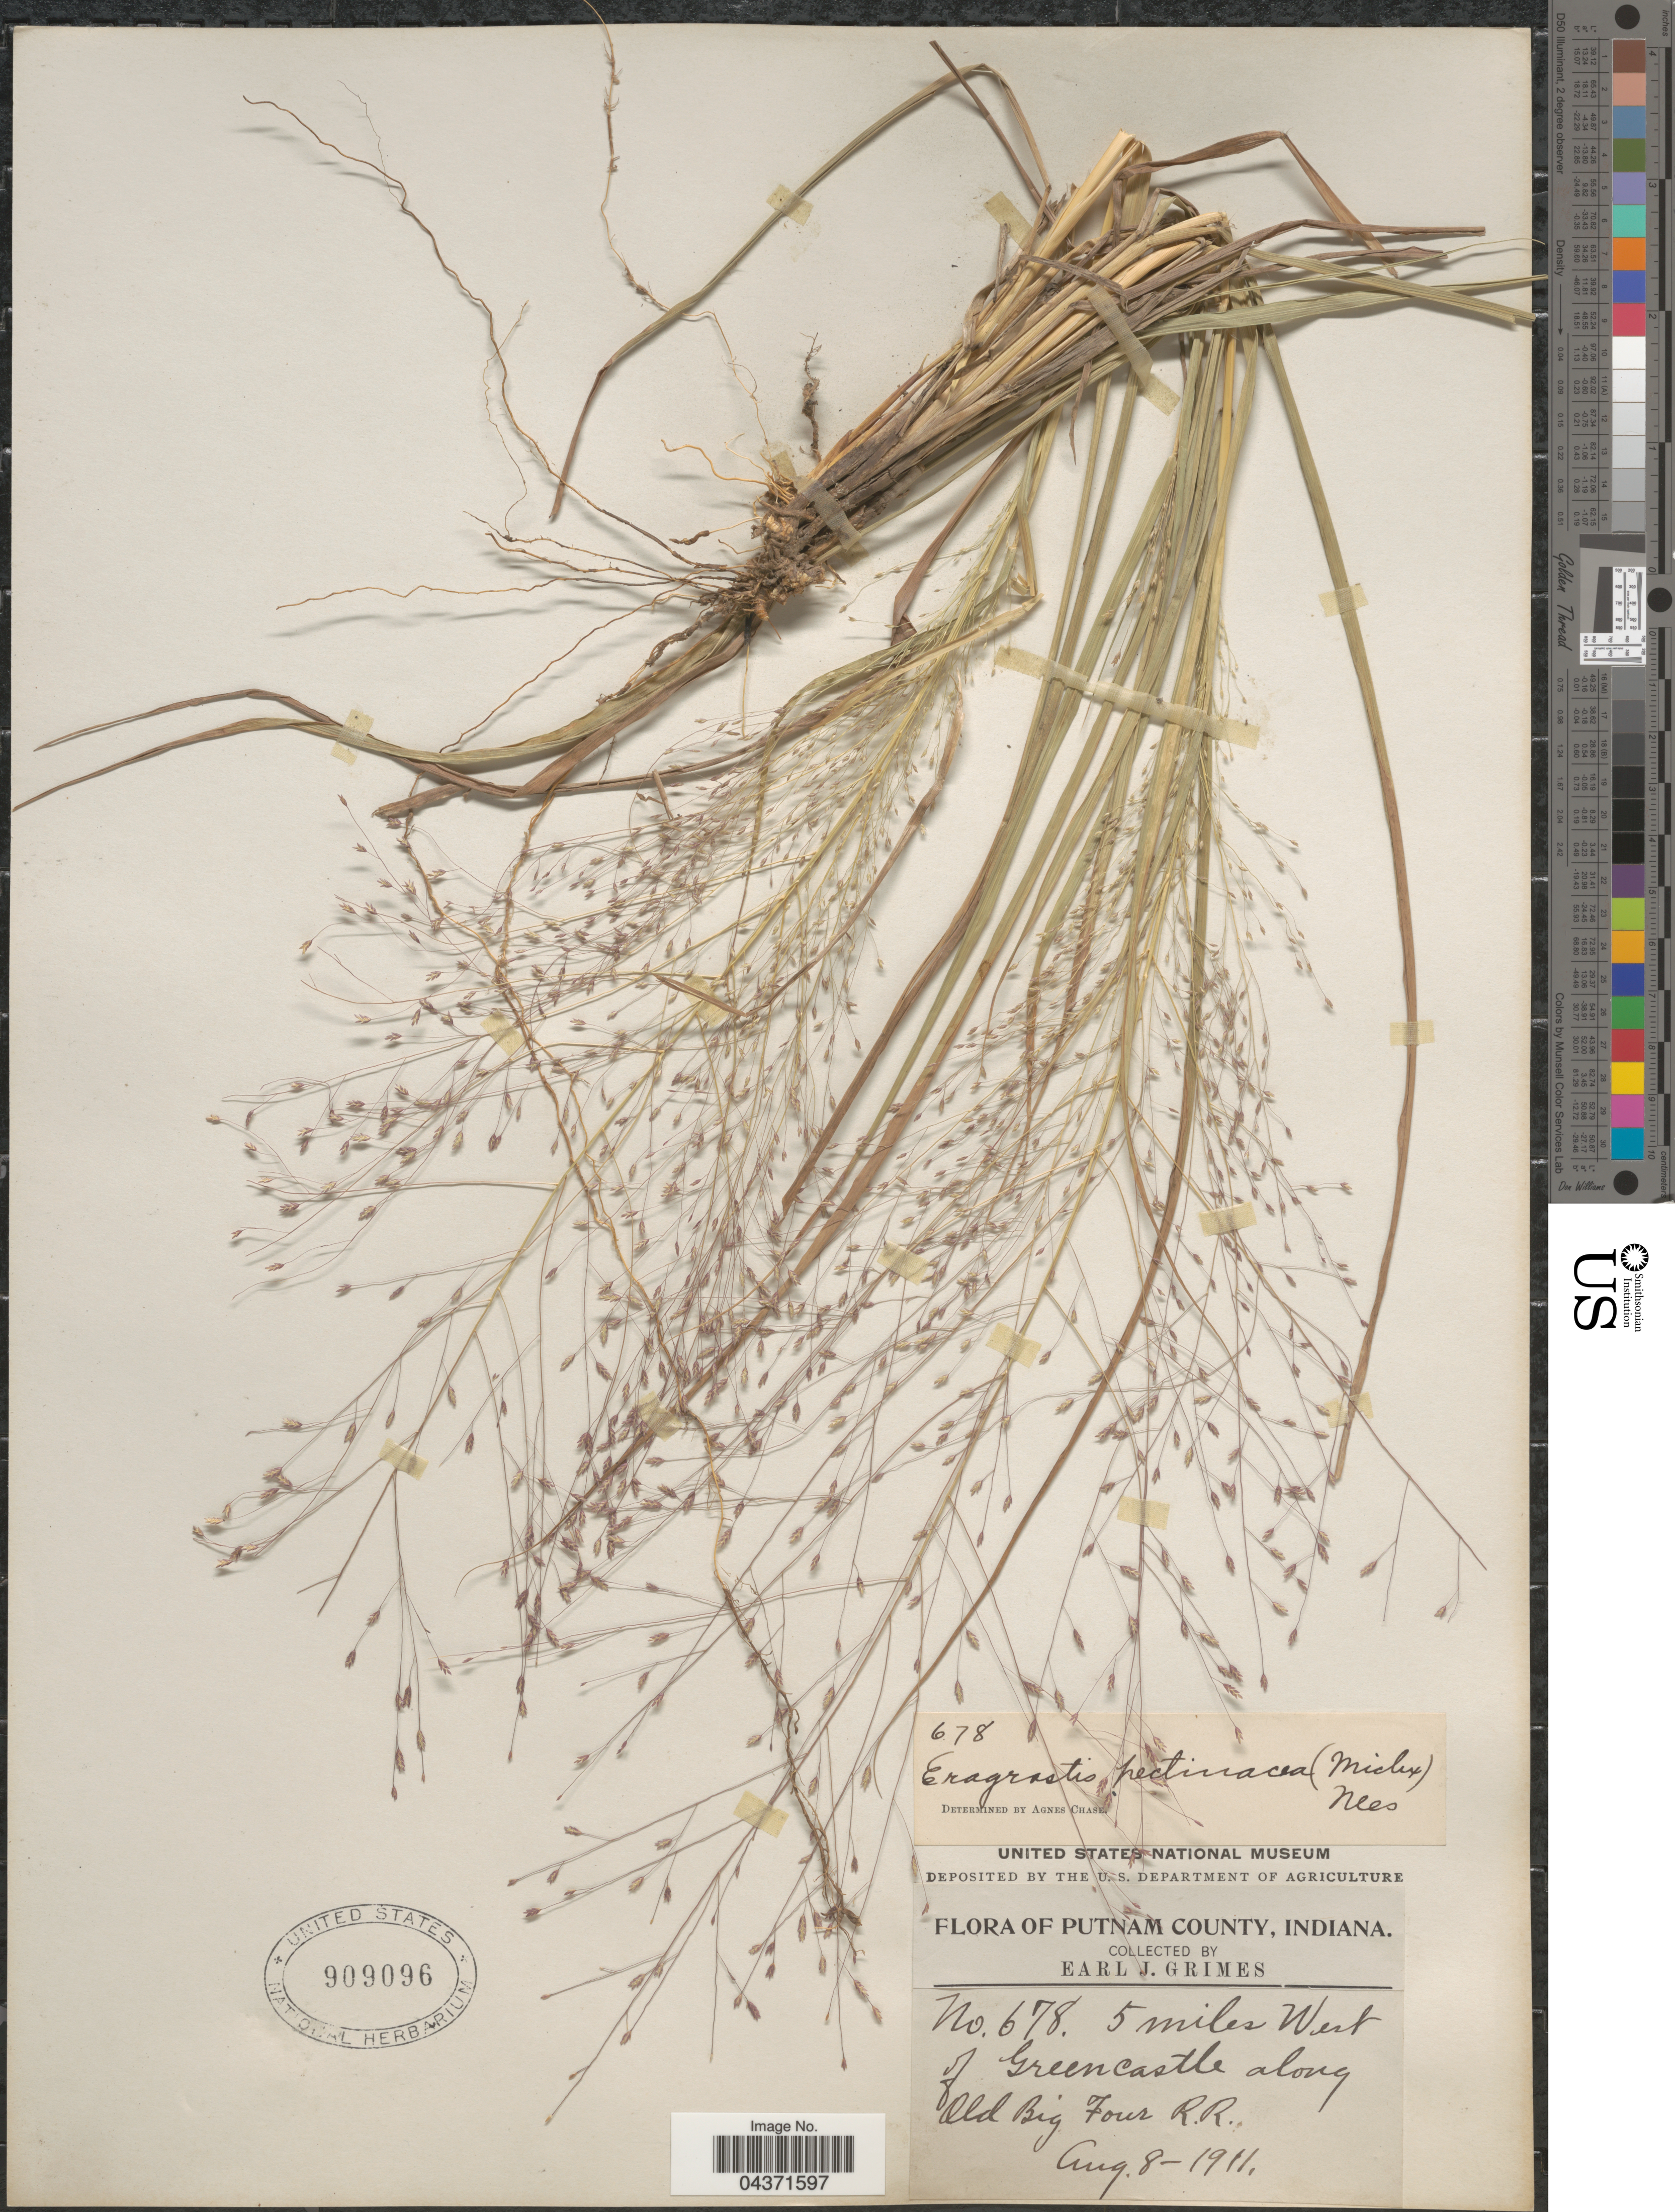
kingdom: Plantae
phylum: Tracheophyta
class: Liliopsida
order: Poales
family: Poaceae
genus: Eragrostis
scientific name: Eragrostis spectabilis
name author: (Pursh) Steud.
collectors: E. J. Grimes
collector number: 678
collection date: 1911-08-08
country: United States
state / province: Indiana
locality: Putnam County. 5 miles West of Greencastle along Old Big Four R. R.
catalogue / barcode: US 909096